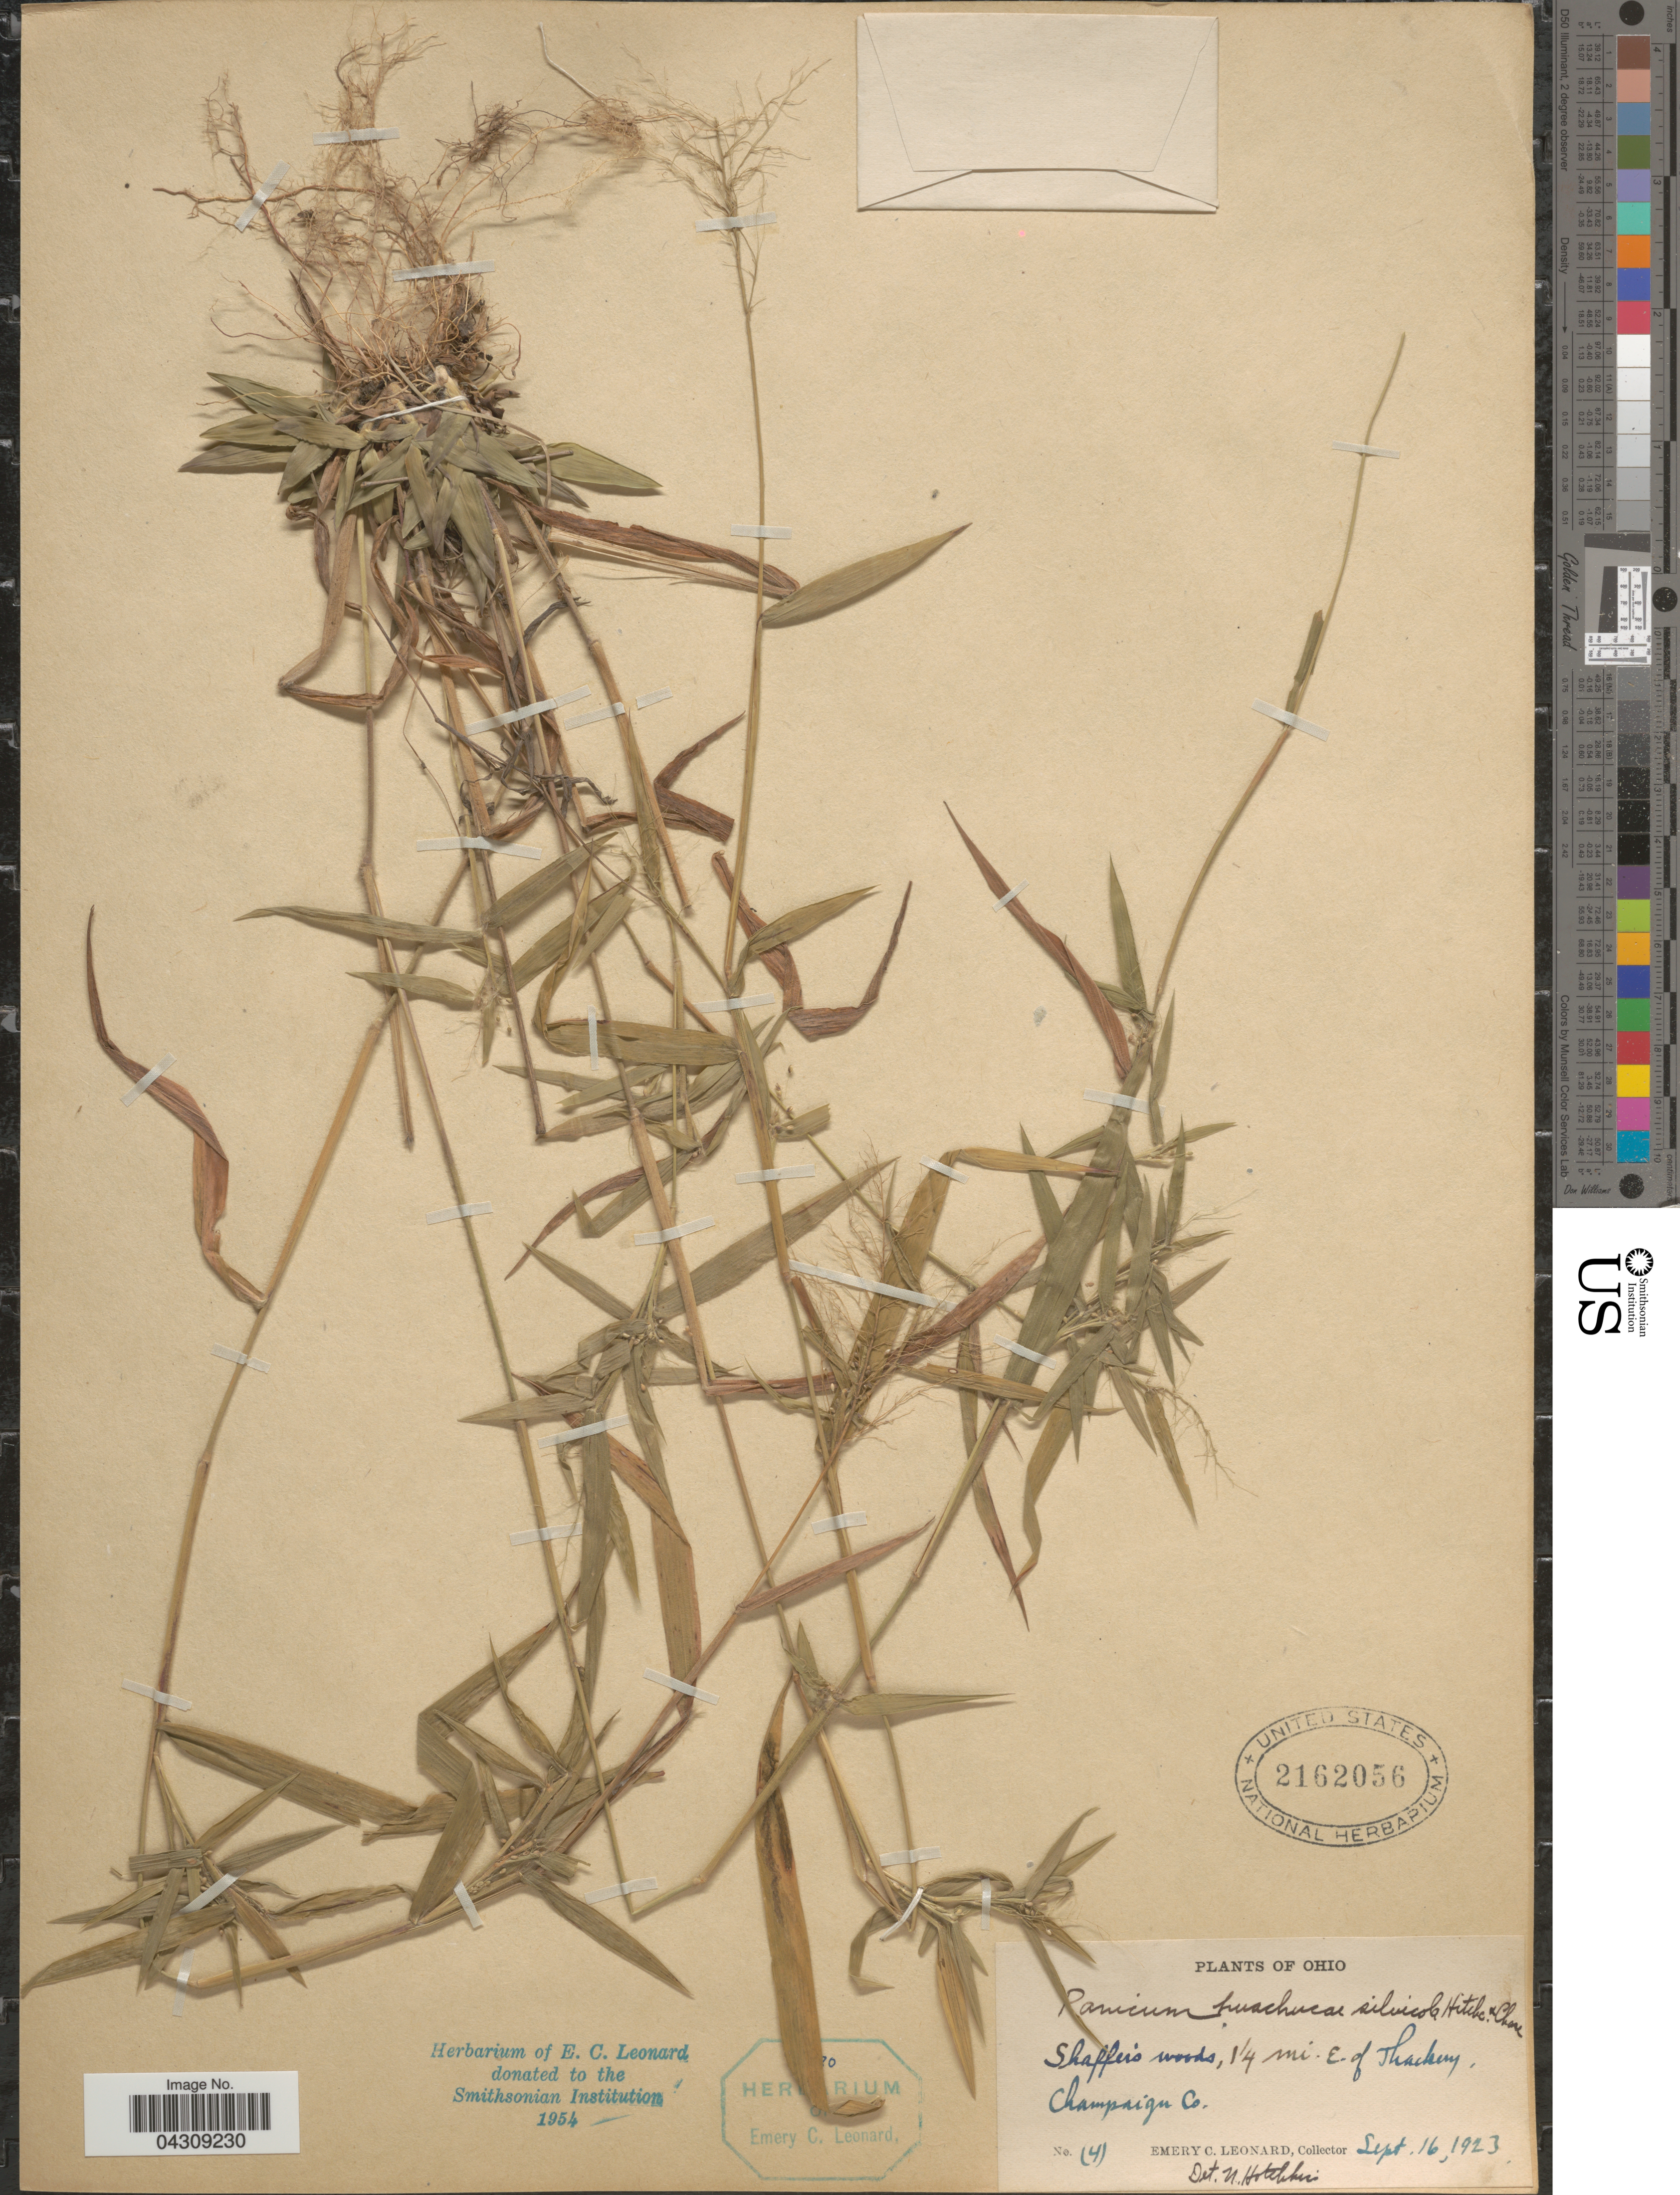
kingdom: Plantae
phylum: Tracheophyta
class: Liliopsida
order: Poales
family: Poaceae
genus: Dichanthelium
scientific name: Dichanthelium acuminatum var. acuminatum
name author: (Sw.) Gould & C.A. Clark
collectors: E. C. Leonard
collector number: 4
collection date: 1923-09-16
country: United States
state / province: Ohio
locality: Shaffer's woods, 1¼ mi. E. of Thackery, Champaign Co.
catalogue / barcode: US 2162056